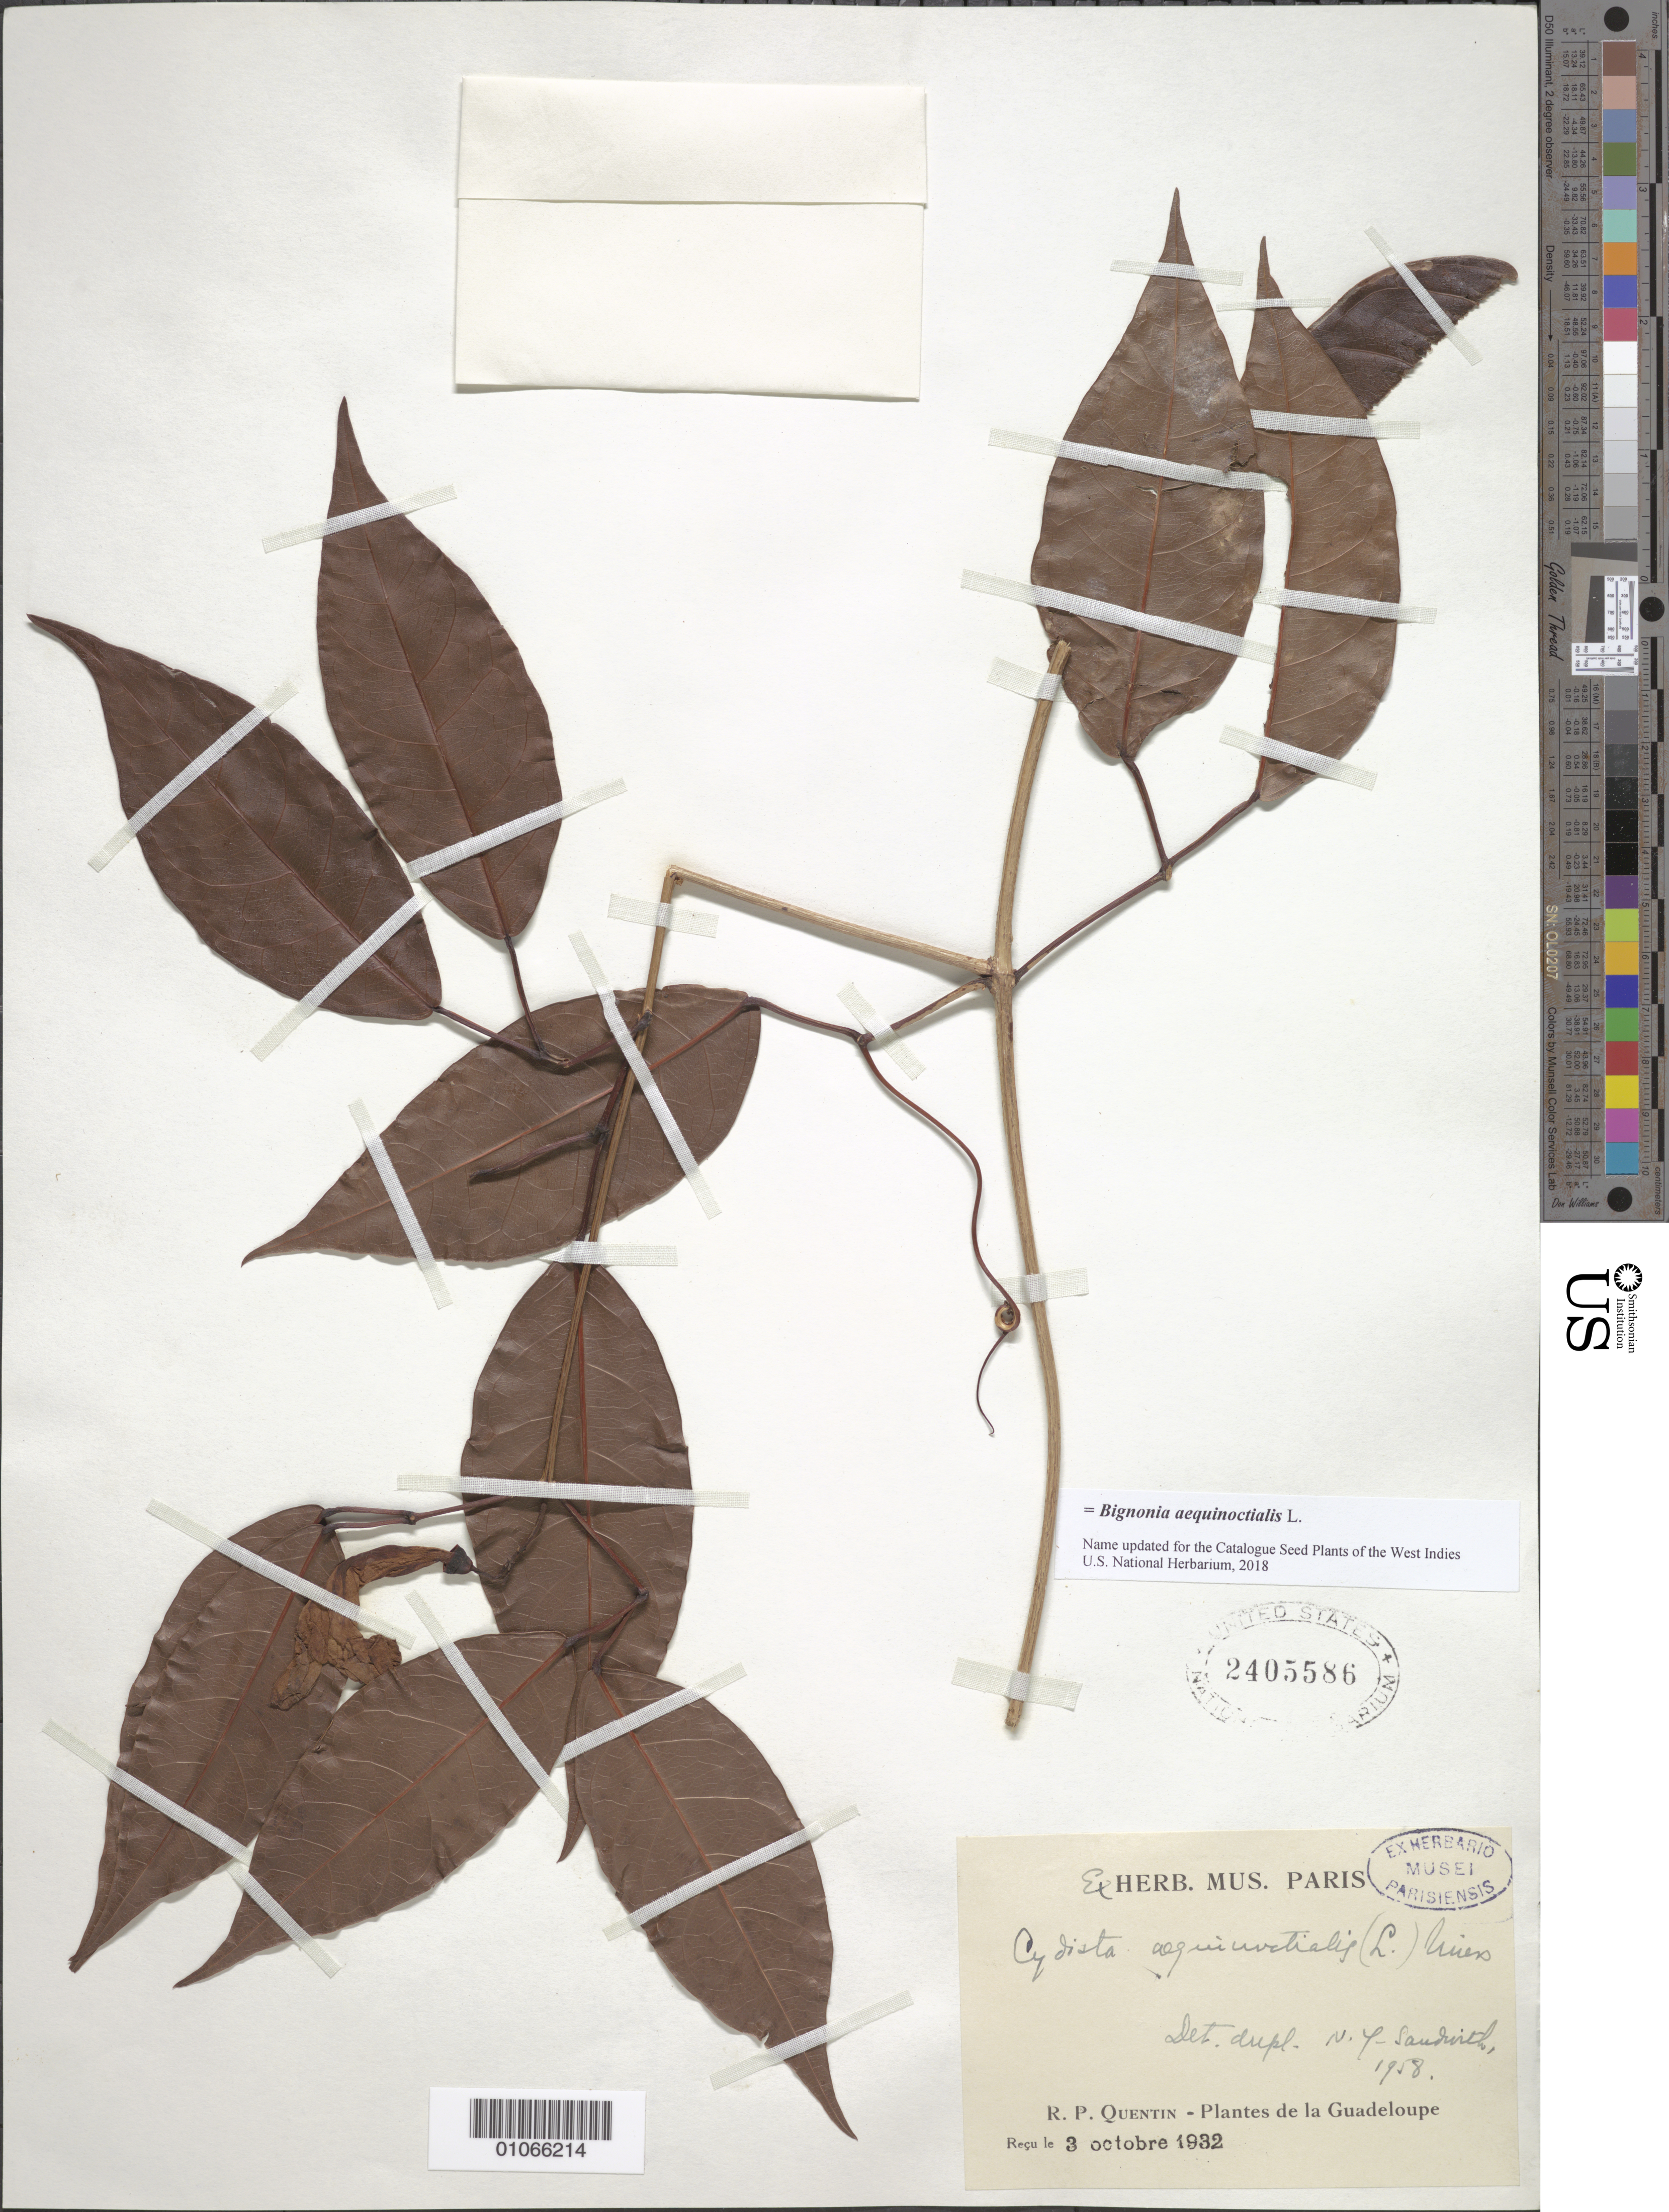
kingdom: Plantae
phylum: Tracheophyta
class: Magnoliopsida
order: Lamiales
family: Bignoniaceae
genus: Bignonia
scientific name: Bignonia aequinoctialis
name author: L.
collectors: R. Quentin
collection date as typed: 03 Oct 1932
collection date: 1932-10-03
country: Guadeloupe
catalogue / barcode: US 2405586